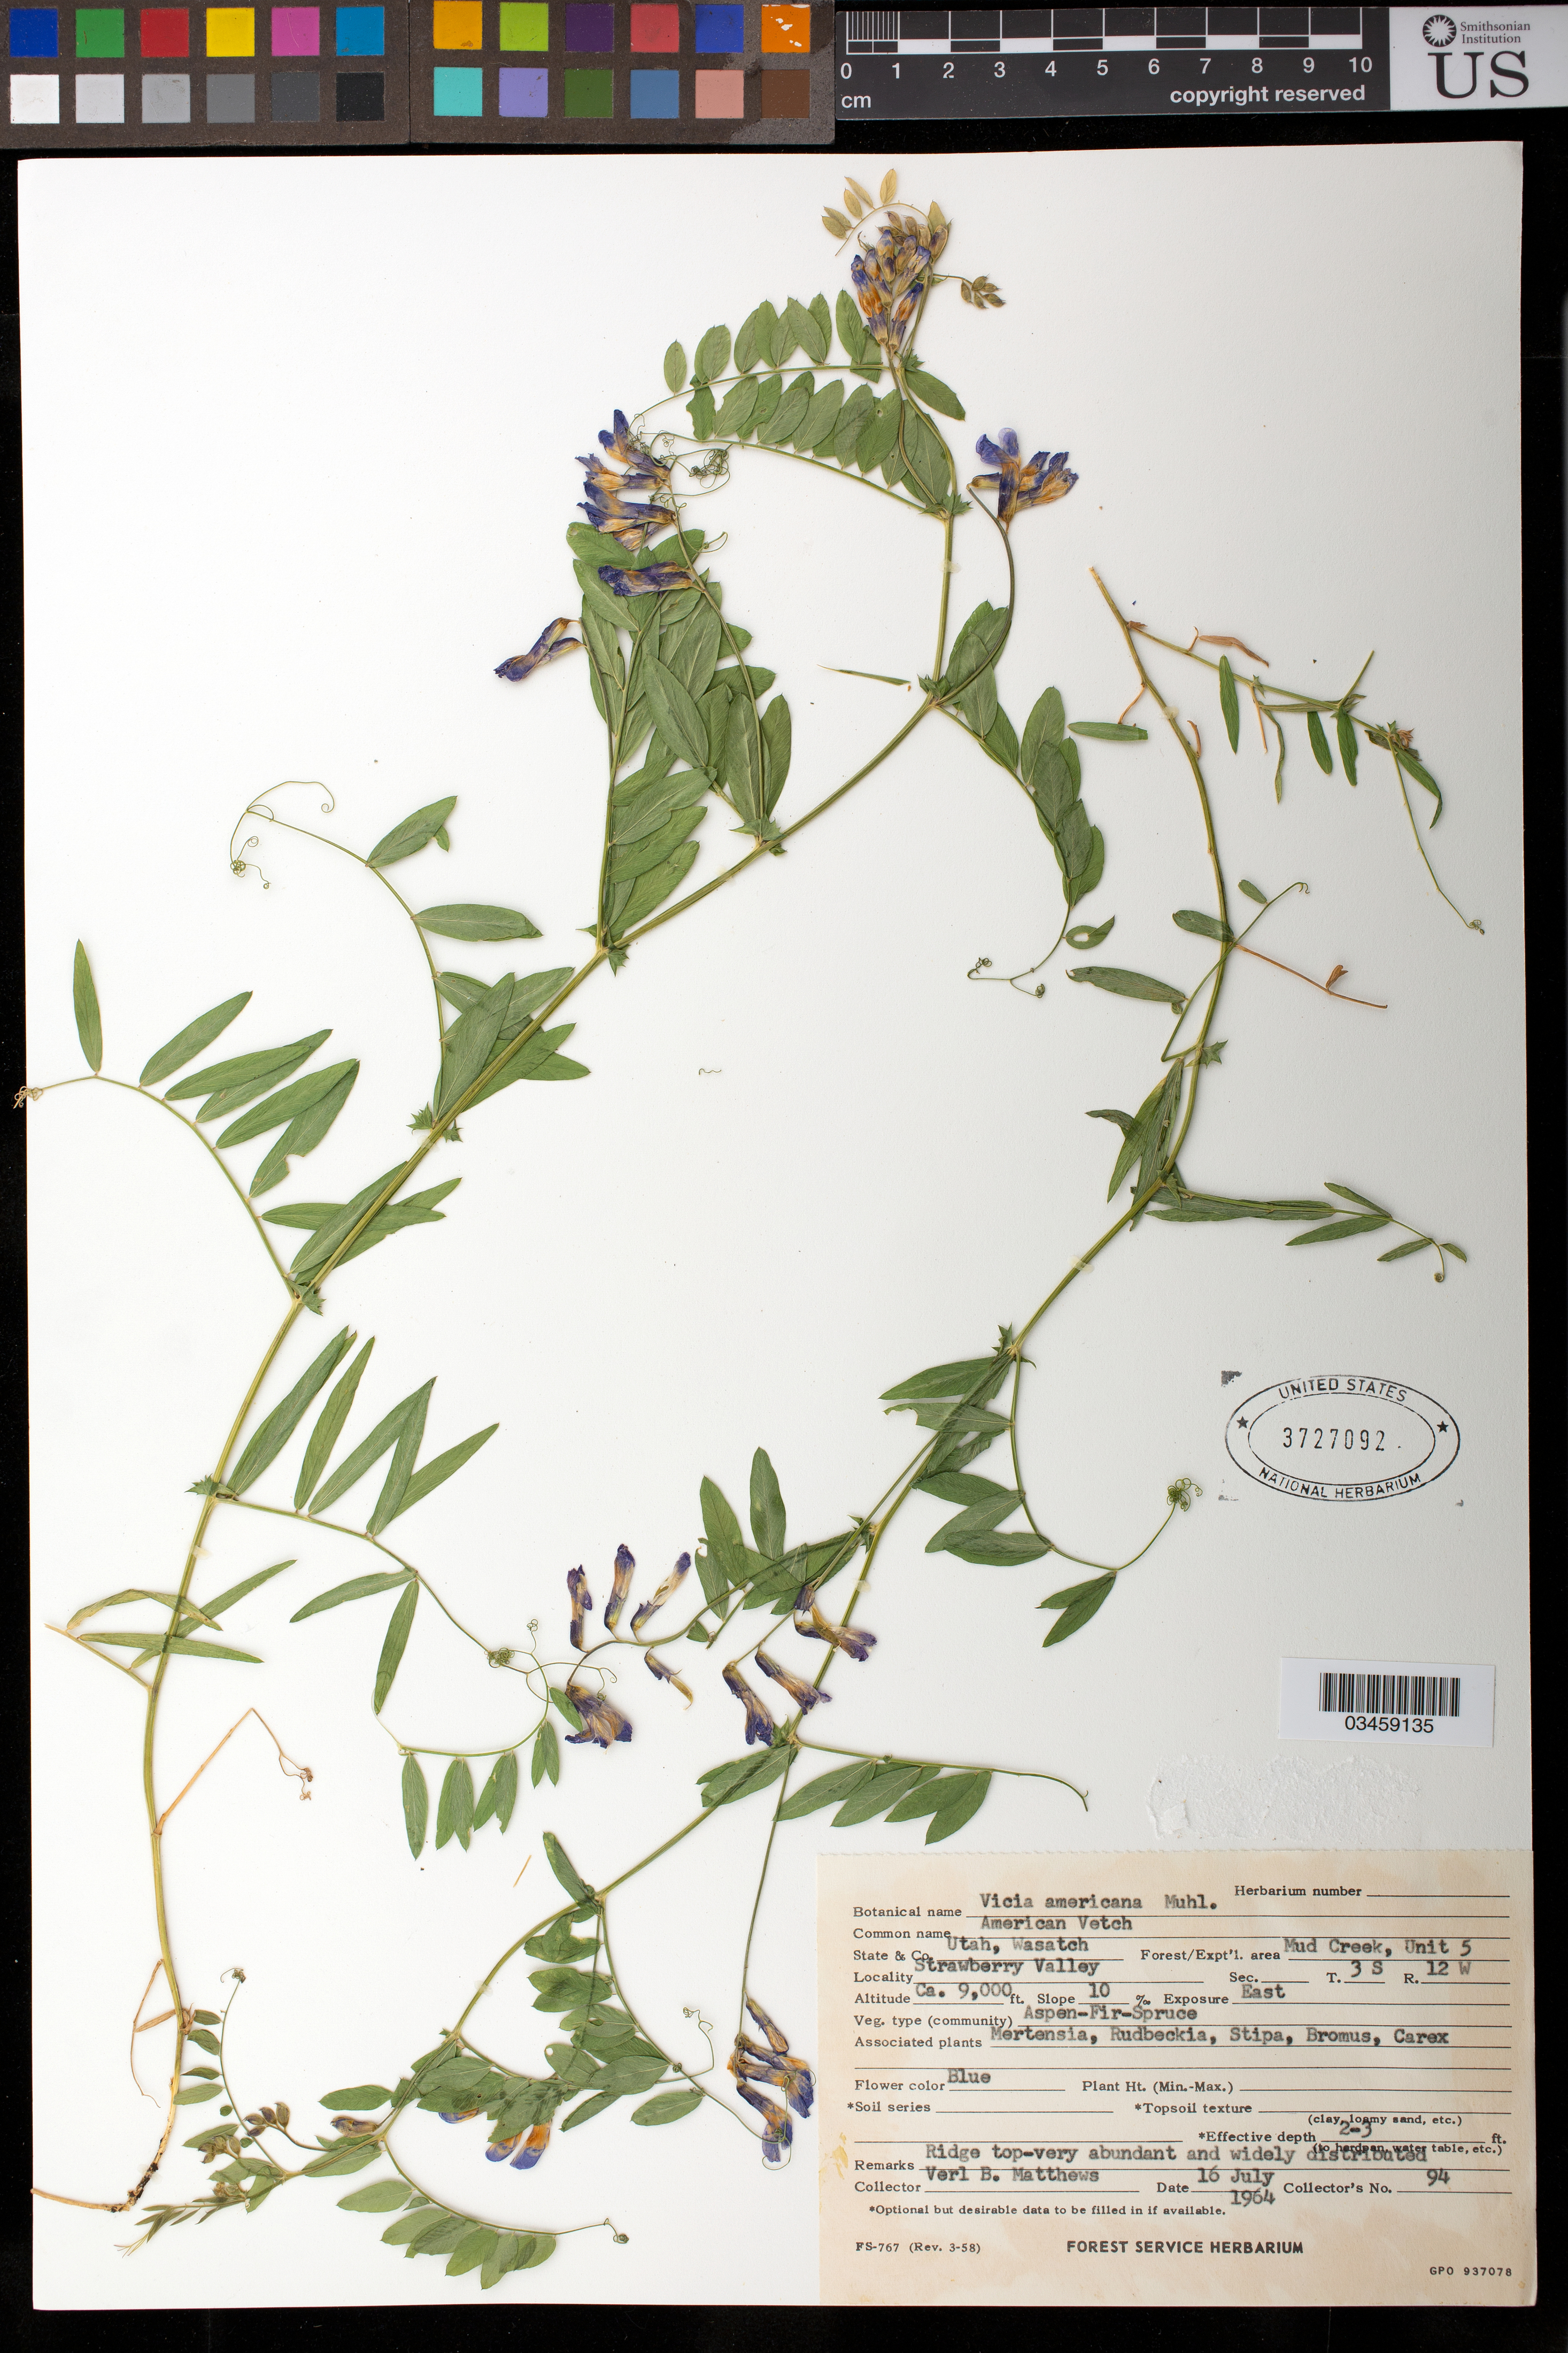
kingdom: Plantae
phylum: Tracheophyta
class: Magnoliopsida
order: Fabales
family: Fabaceae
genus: Vicia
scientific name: Vicia americana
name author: Muhl. ex Willd.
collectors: V. Matthews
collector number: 94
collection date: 1964-07-16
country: United States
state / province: Utah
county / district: Wasatch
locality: Mud Creek, Strawberry Valley, Unit 5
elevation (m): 2743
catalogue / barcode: US 3727092